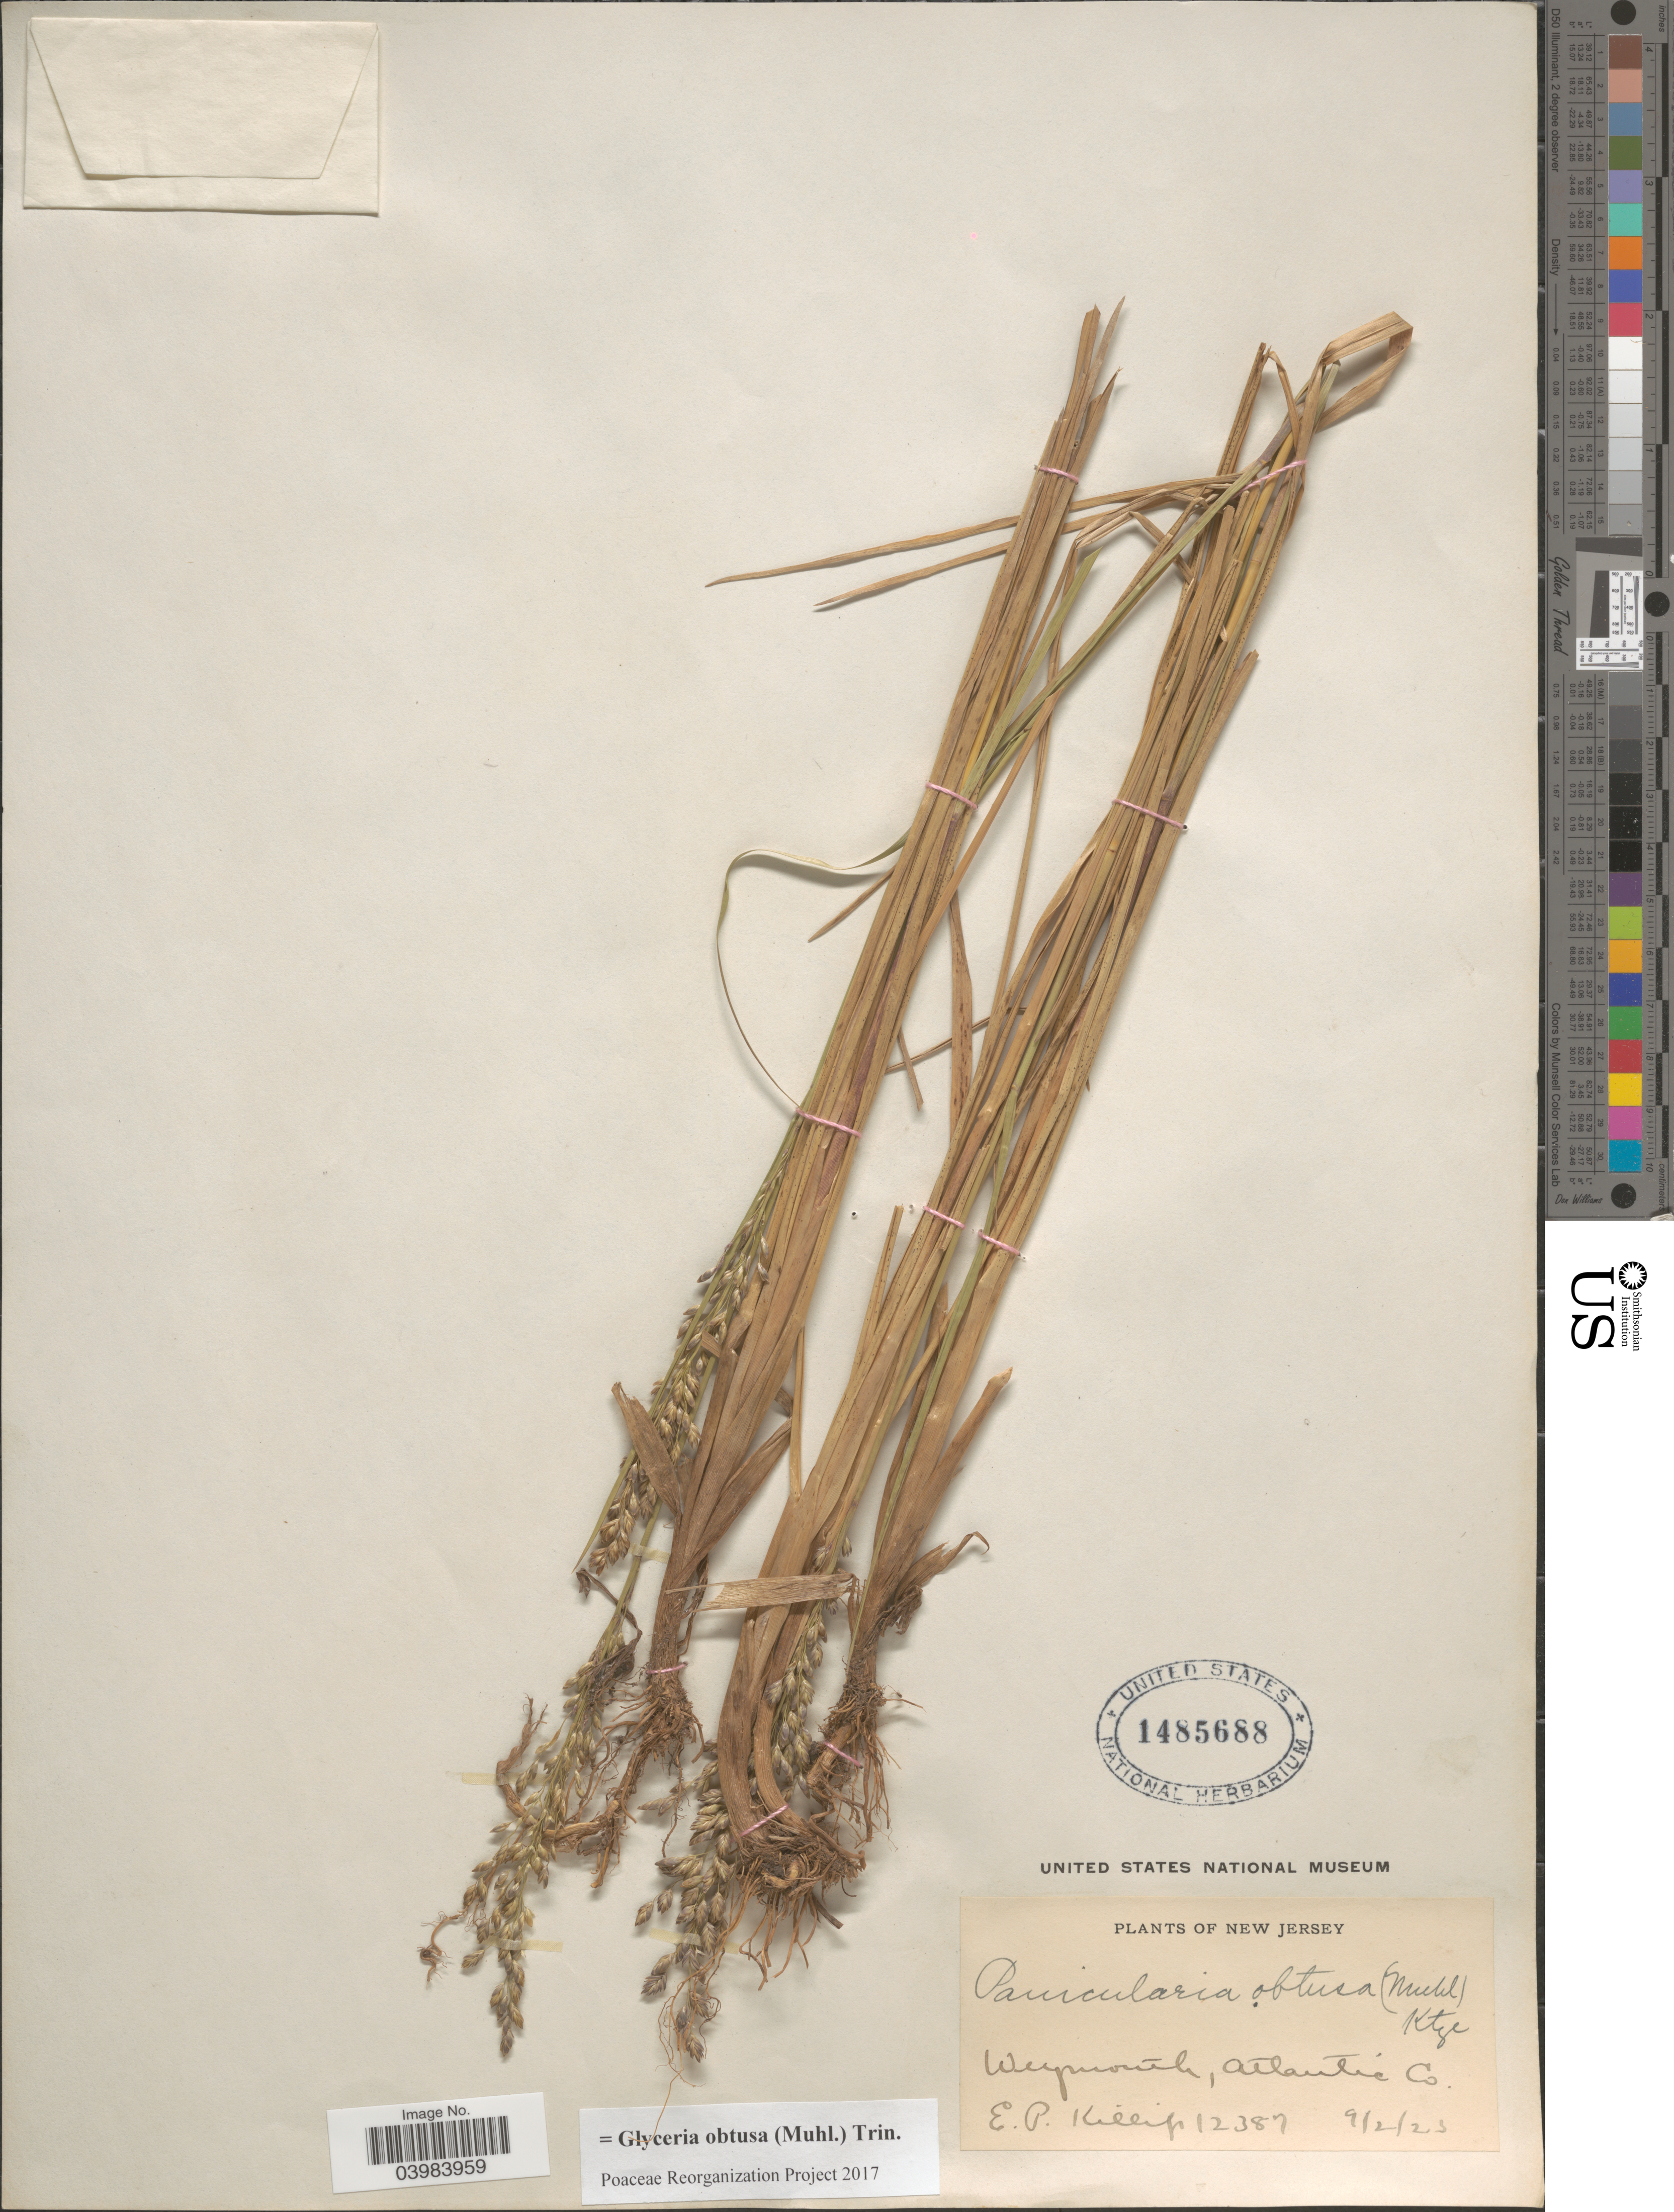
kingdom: Plantae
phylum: Tracheophyta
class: Liliopsida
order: Poales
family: Poaceae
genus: Glyceria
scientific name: Glyceria obtusa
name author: (Muhl.) Trin.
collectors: E. P. Killip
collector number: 12387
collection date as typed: Transcribed d/m/y: 2/9/23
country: United States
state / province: New Jersey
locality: Weymouth, Atlantic Co.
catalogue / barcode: US 1485688